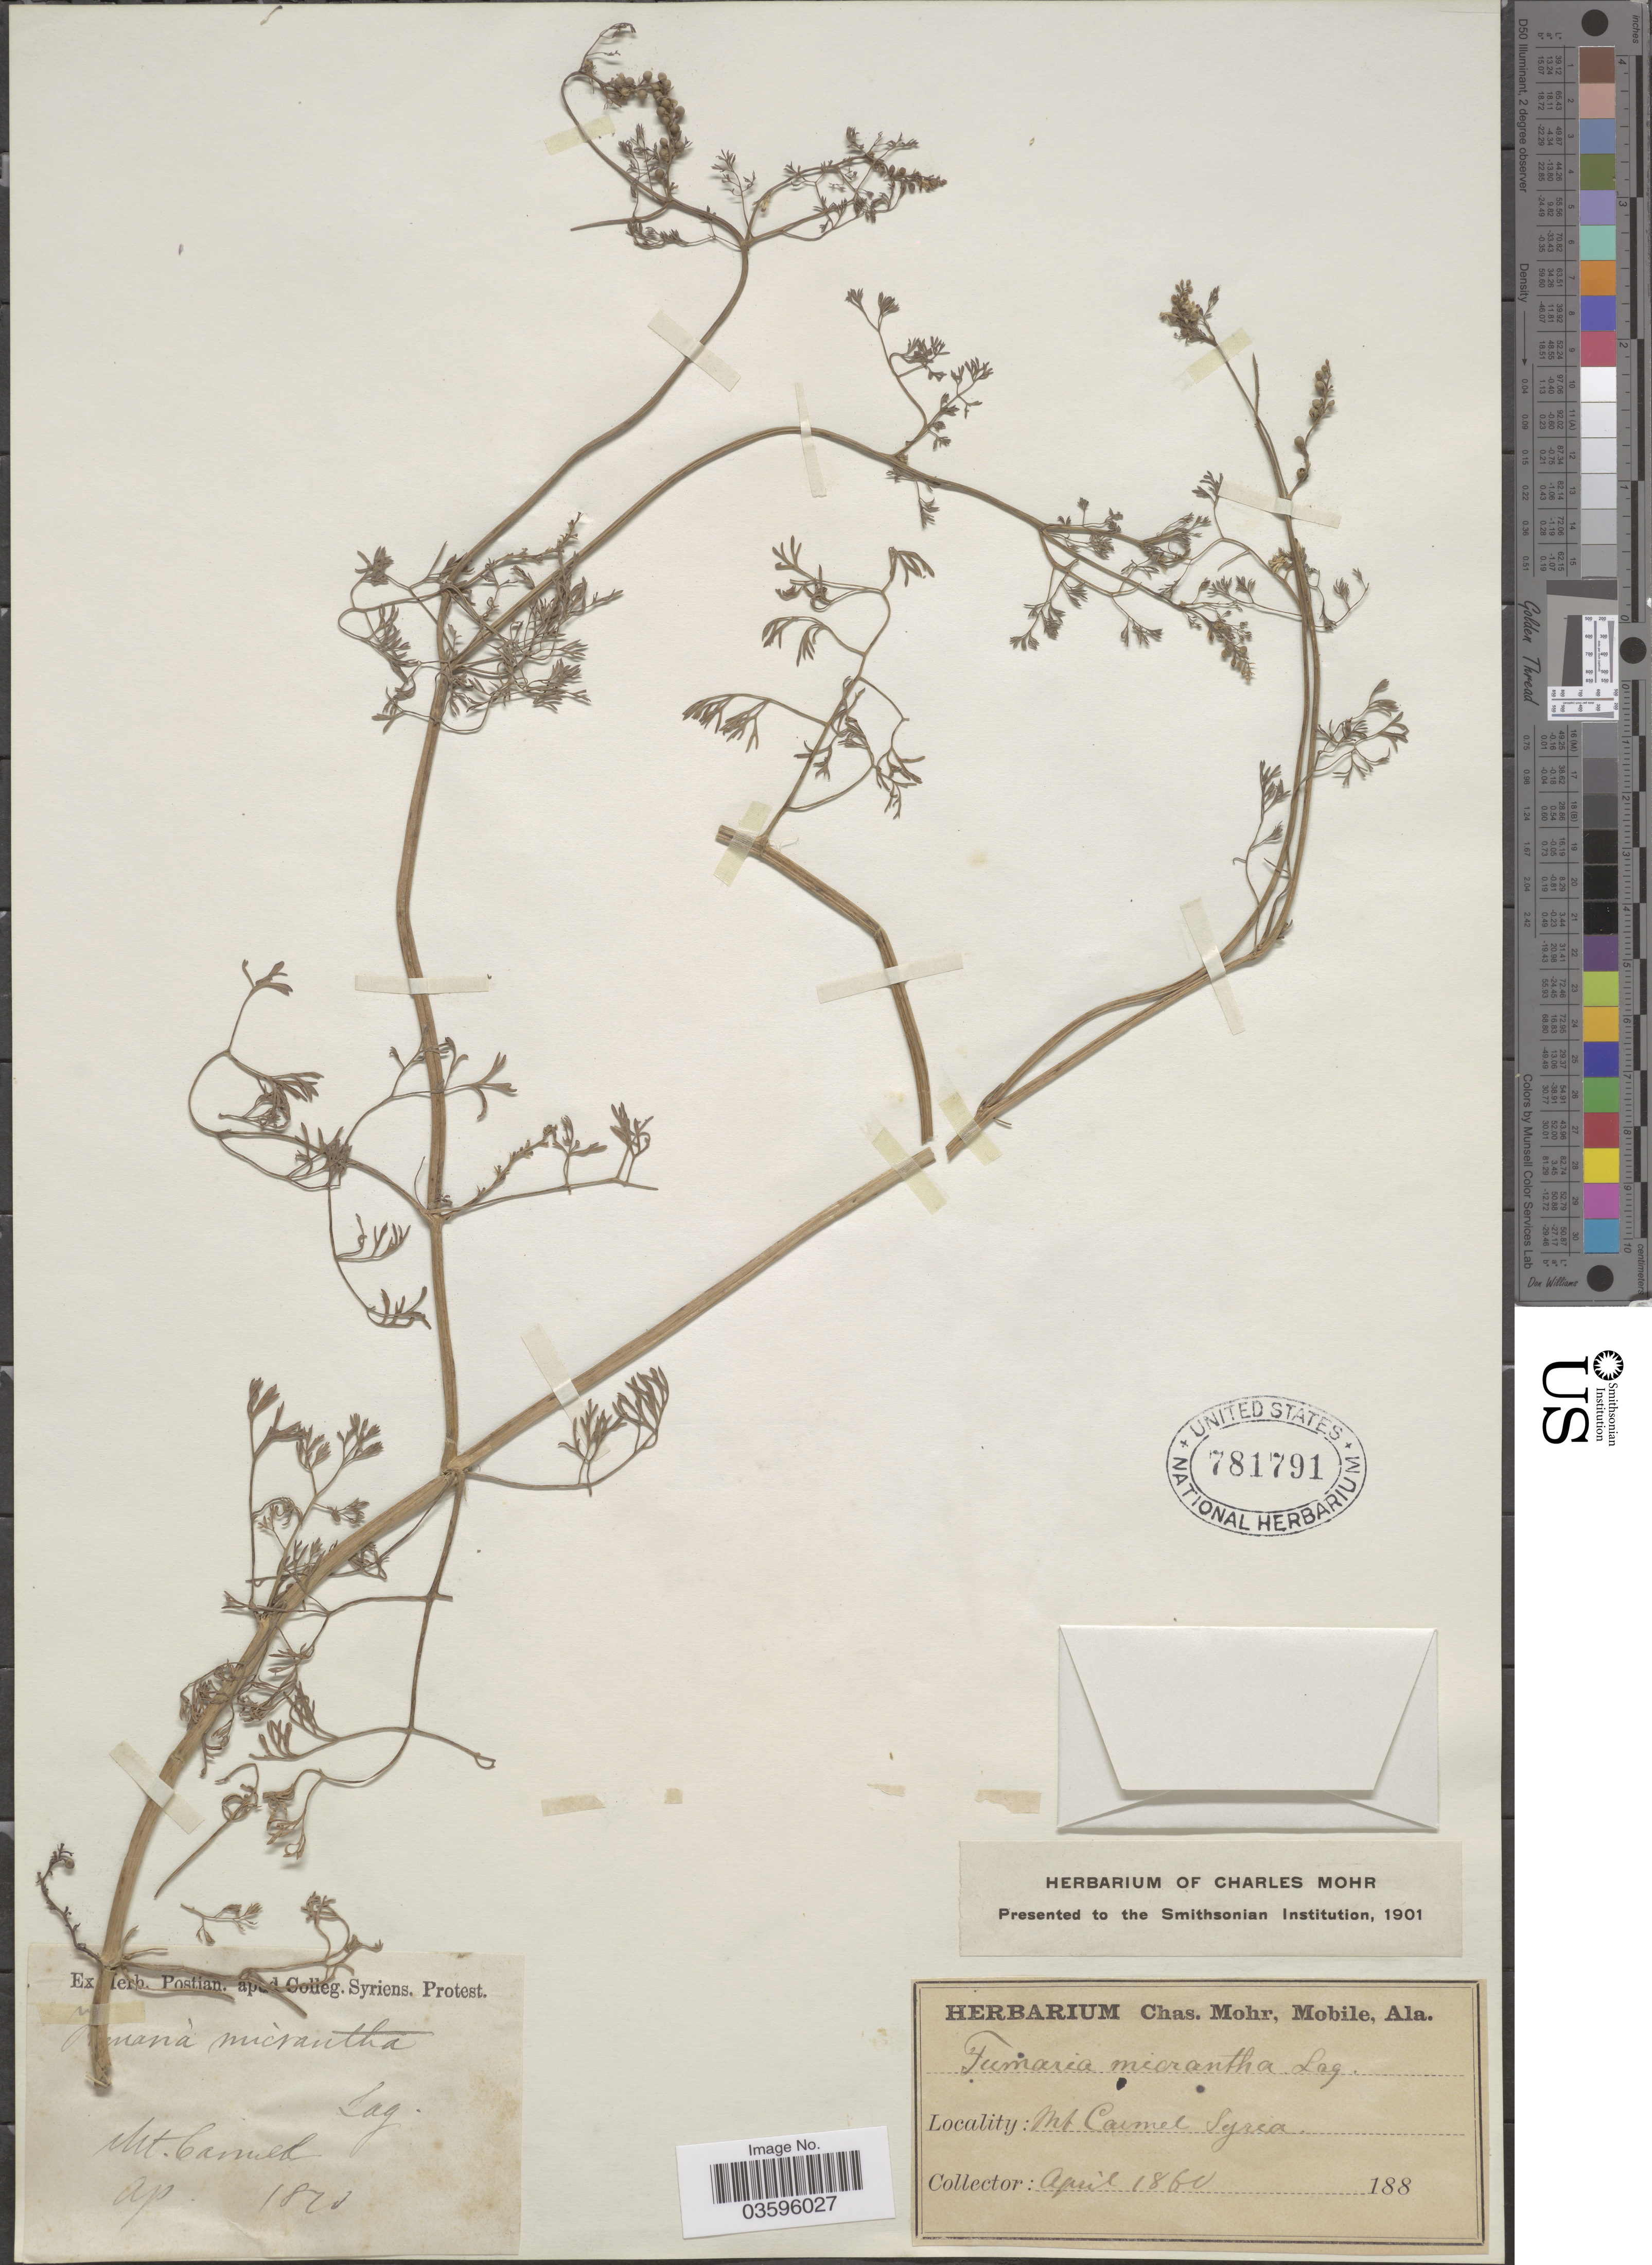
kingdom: Plantae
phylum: Tracheophyta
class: Magnoliopsida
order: Ranunculales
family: Papaveraceae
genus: Fumaria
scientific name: Fumaria micrantha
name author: Lag.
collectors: ex herb. Charles Mohr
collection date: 1860-04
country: Syria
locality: Mt. Carmel.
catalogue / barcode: US 781791